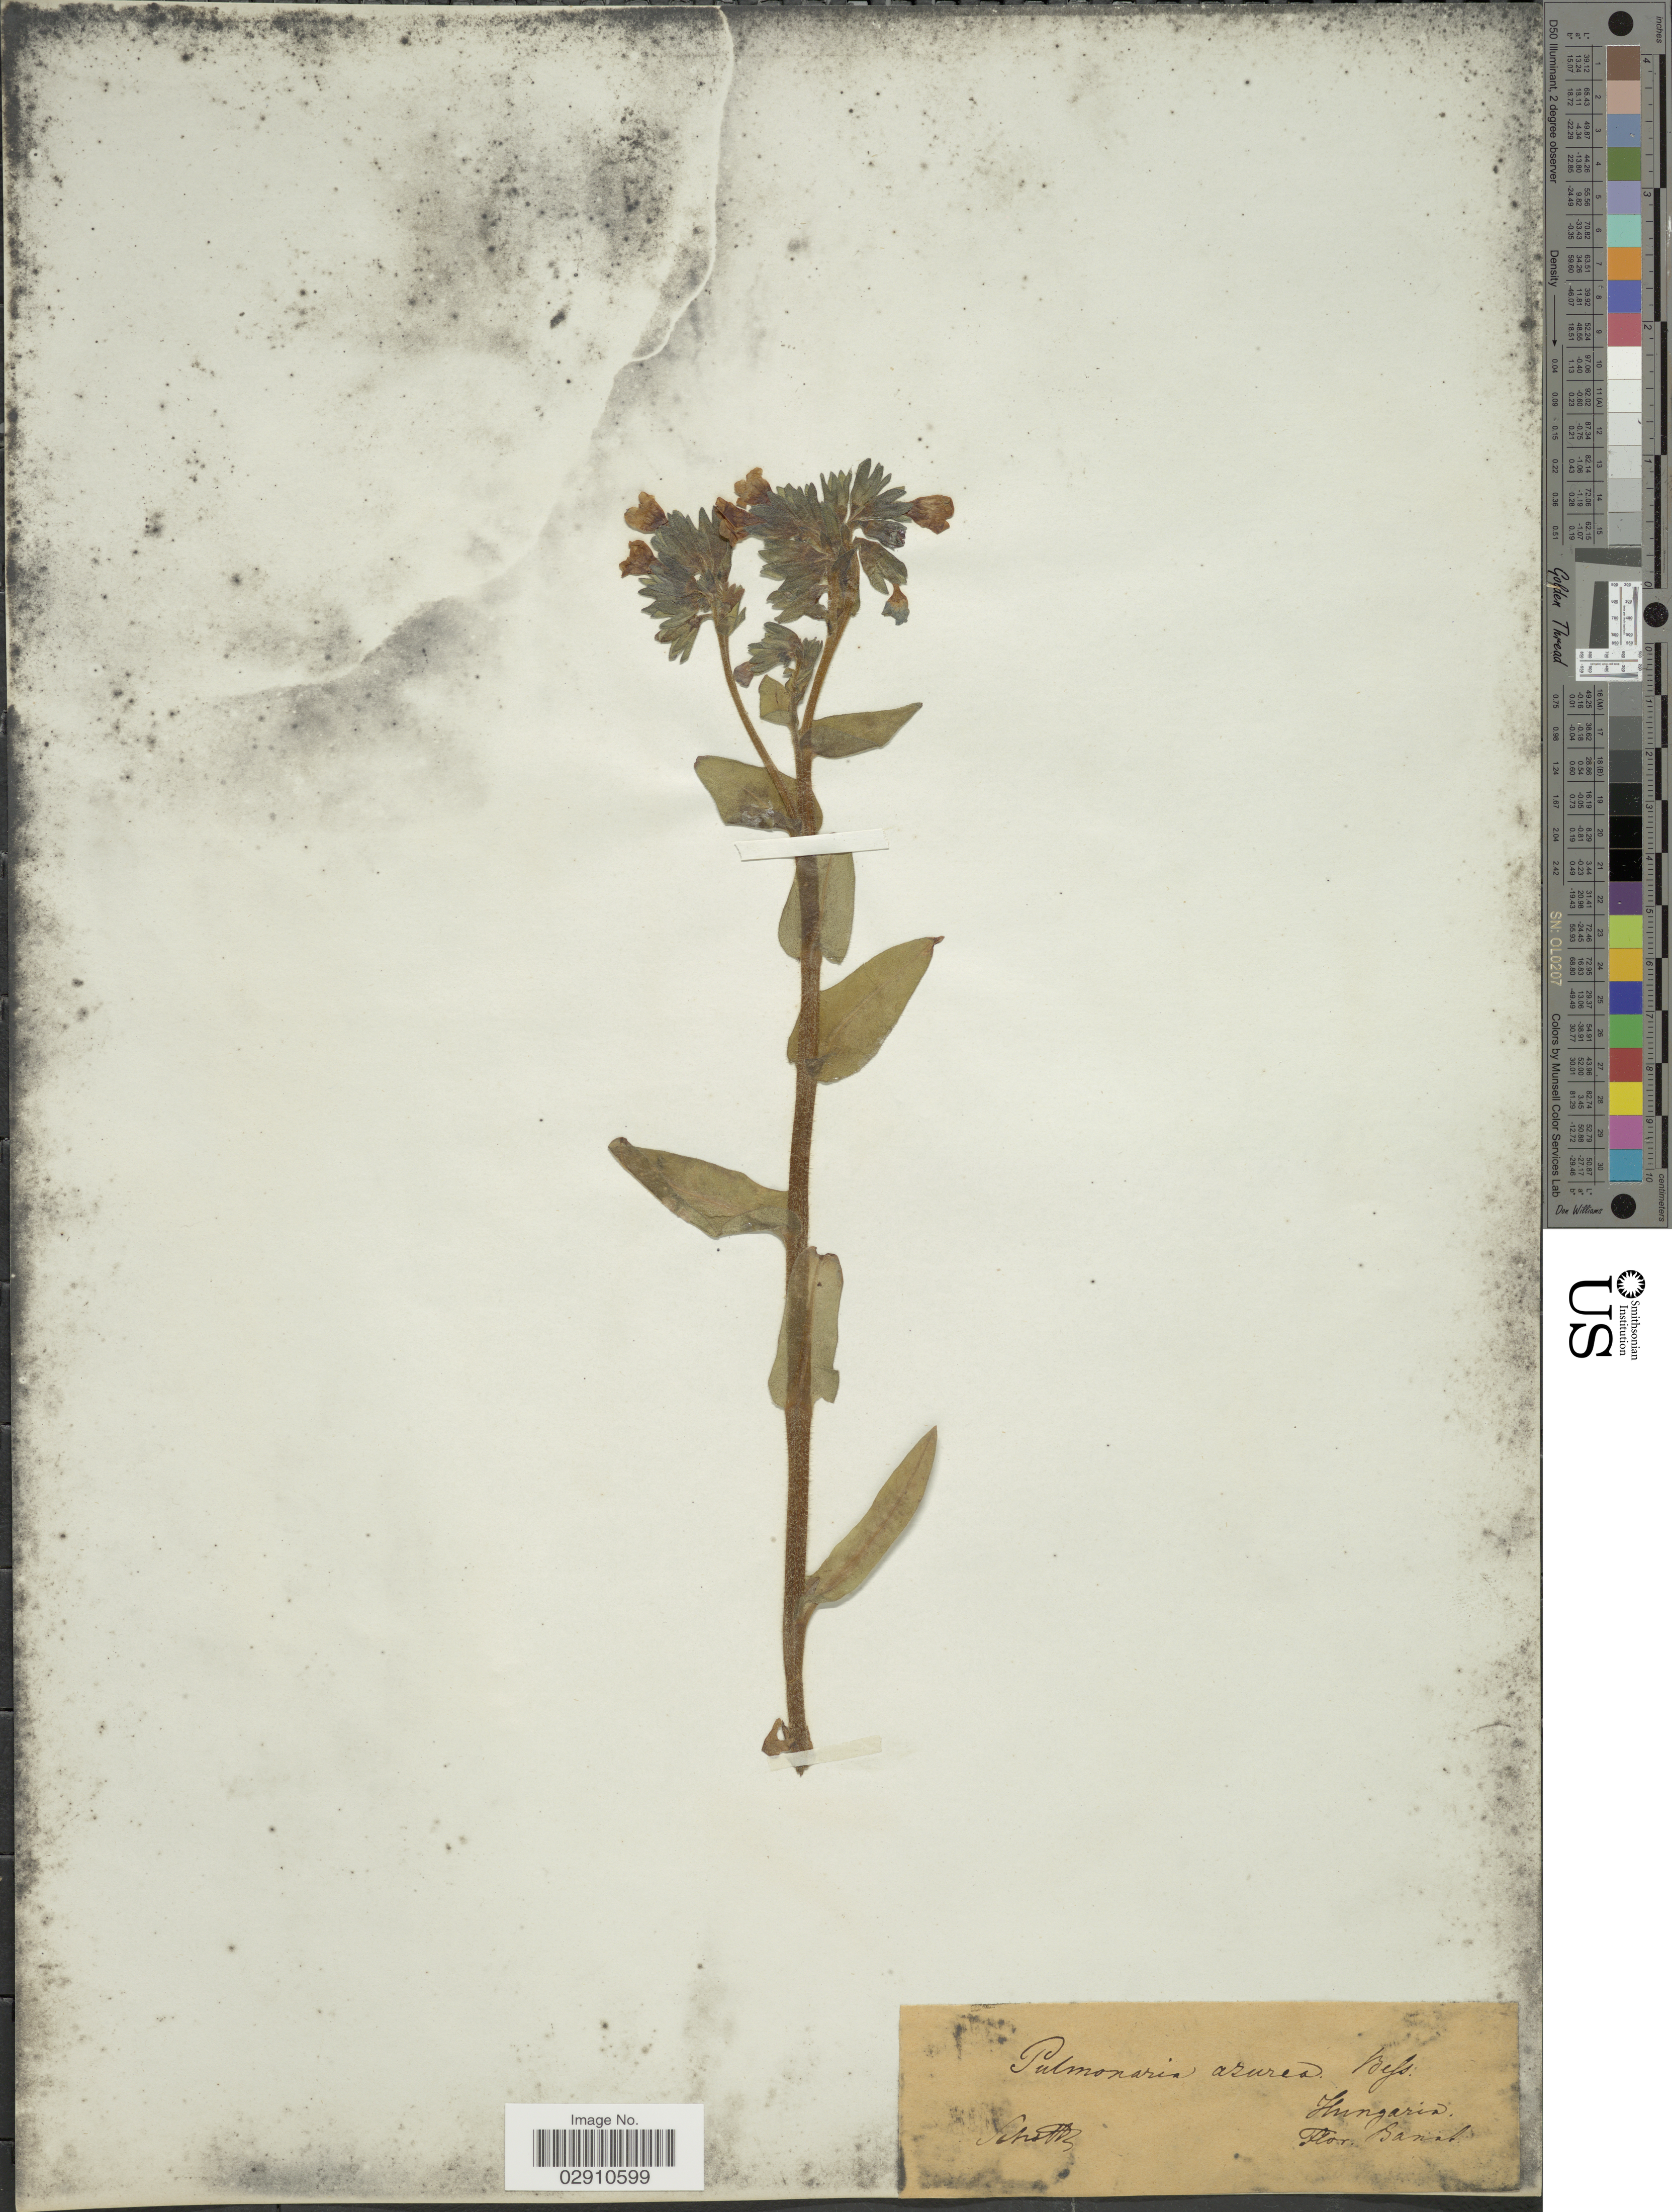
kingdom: Plantae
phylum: Tracheophyta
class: Magnoliopsida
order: Boraginales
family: Boraginaceae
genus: Pulmonaria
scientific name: Pulmonaria azurea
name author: Besser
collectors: Schott, --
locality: Banat.